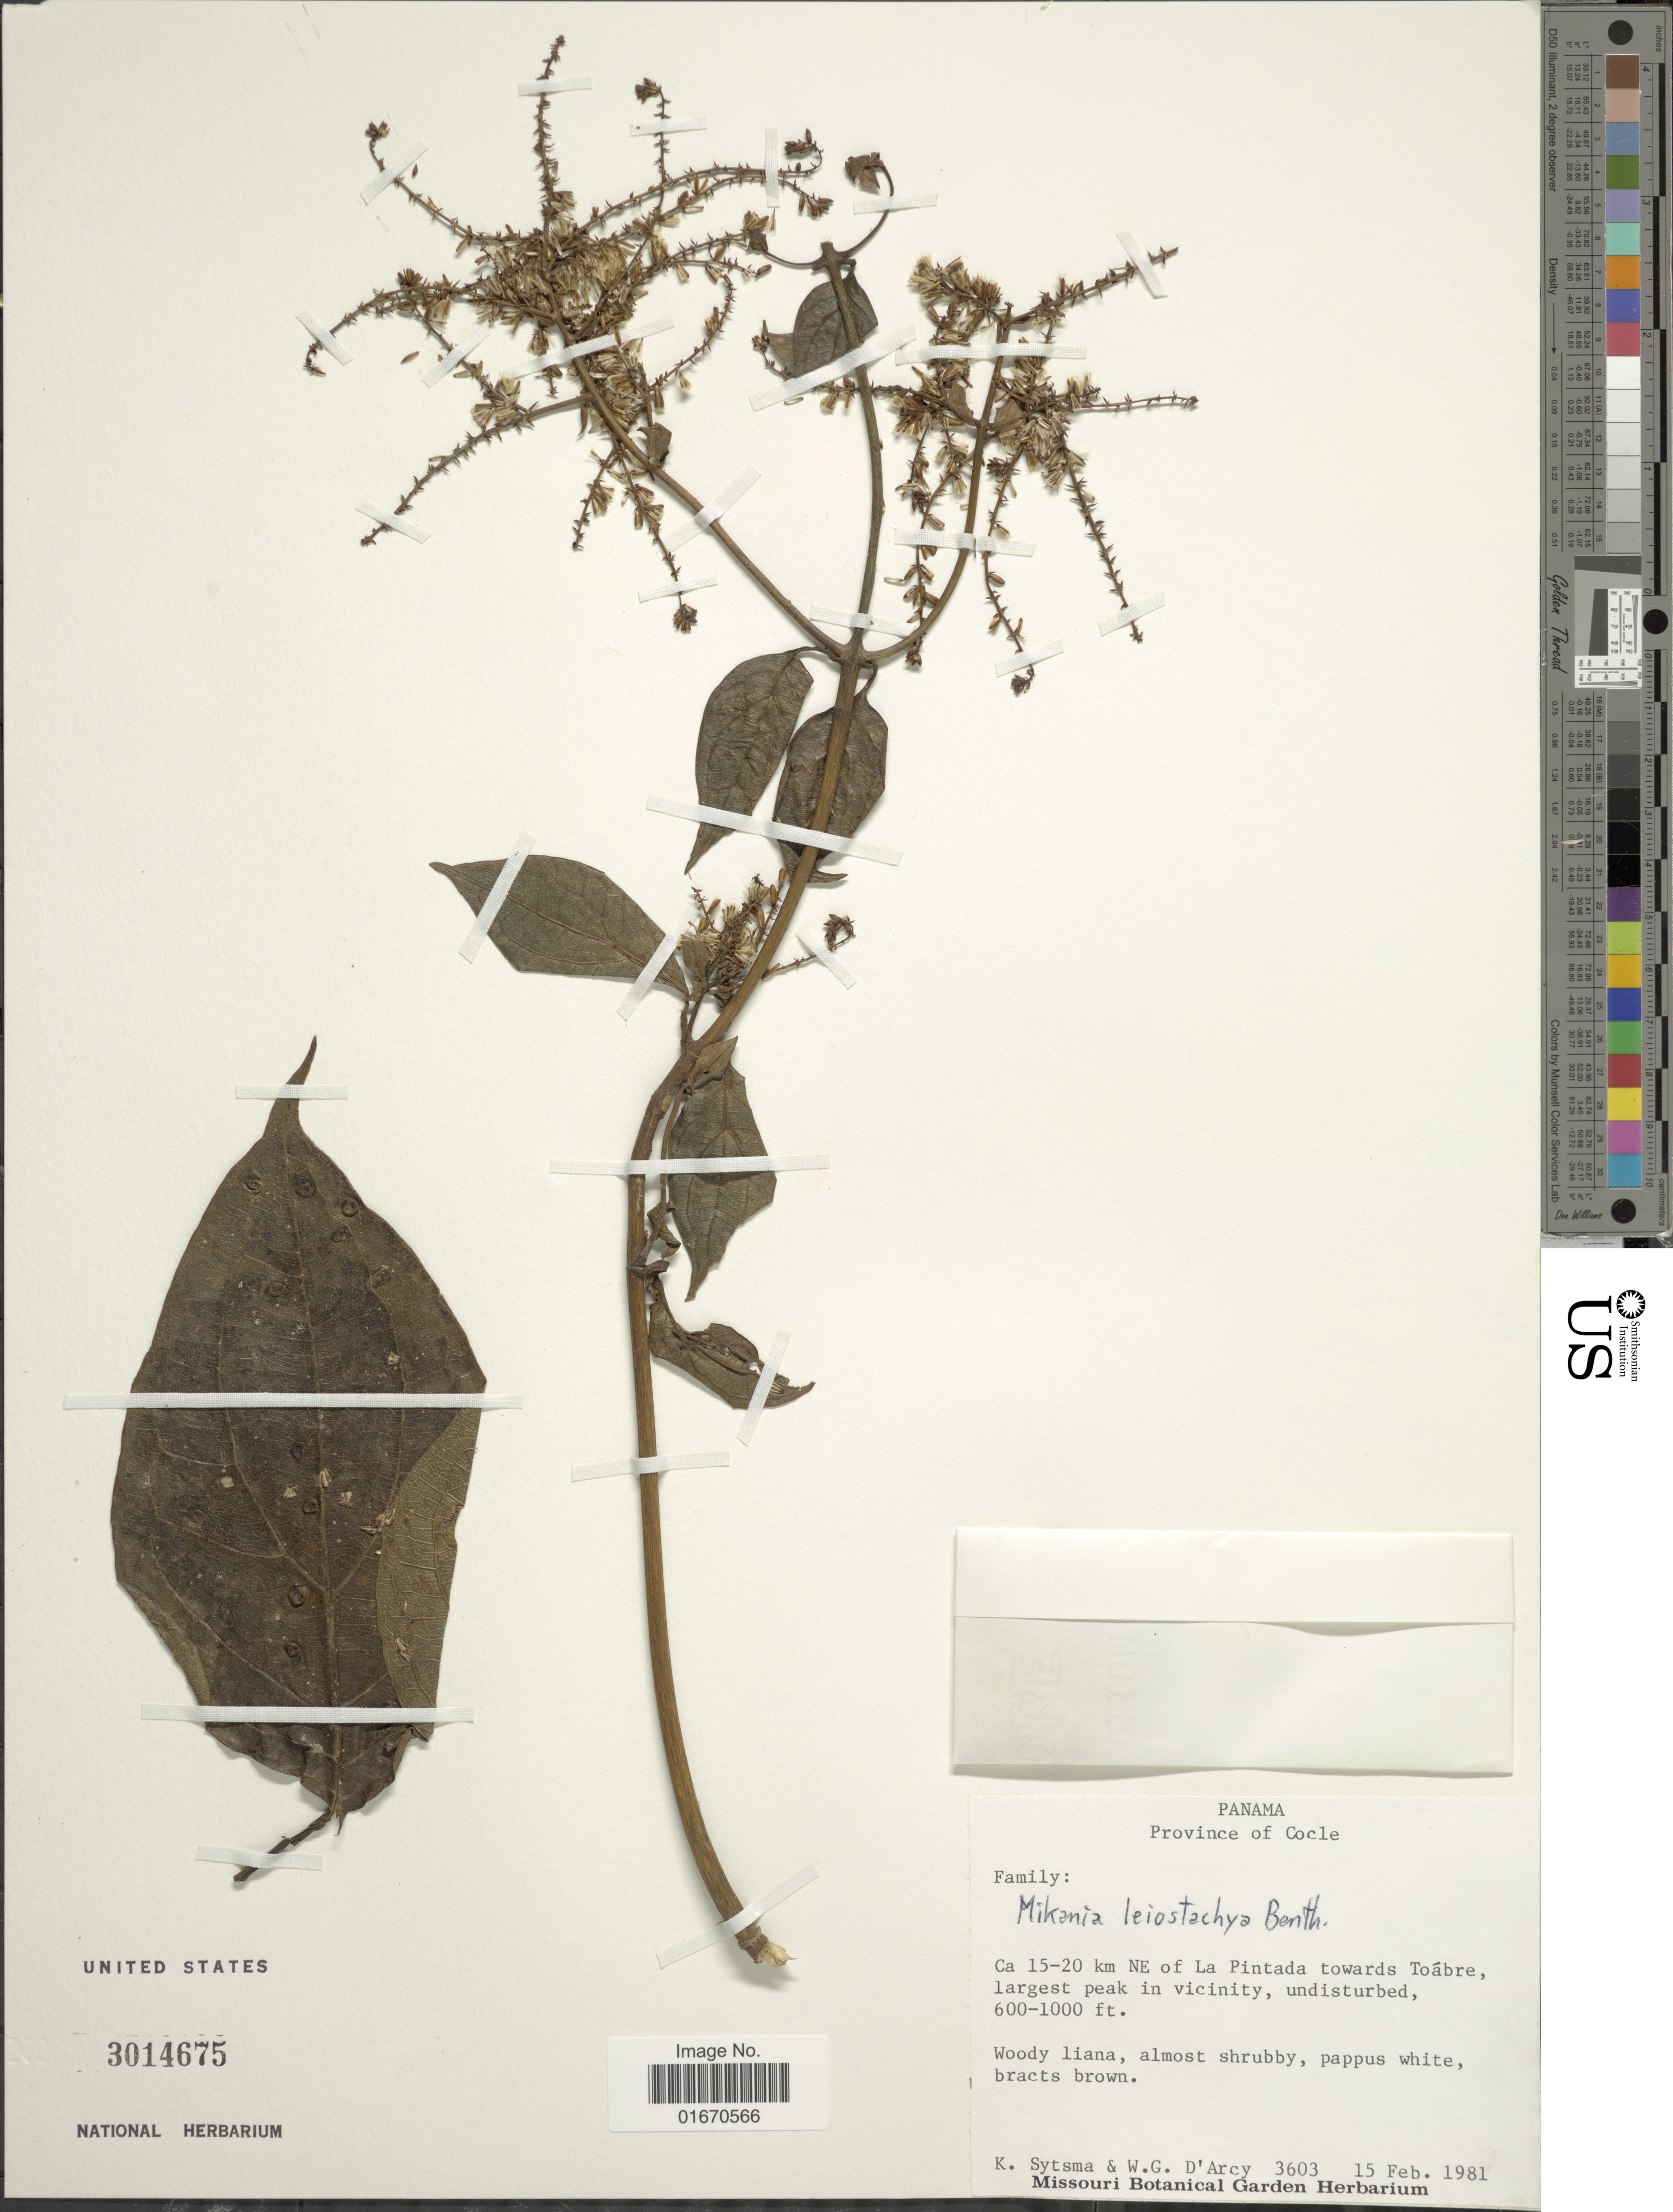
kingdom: Plantae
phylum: Tracheophyta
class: Magnoliopsida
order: Asterales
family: Asteraceae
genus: Mikania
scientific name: Mikania leiostachya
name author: Benth.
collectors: K. J. Sytsma & W. G. D'Arcy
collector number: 3603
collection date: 1981-02-15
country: Panama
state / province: Coclé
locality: Ca 15-20 km NE of La Pintada towards Toabre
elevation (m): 183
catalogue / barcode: US 3014675